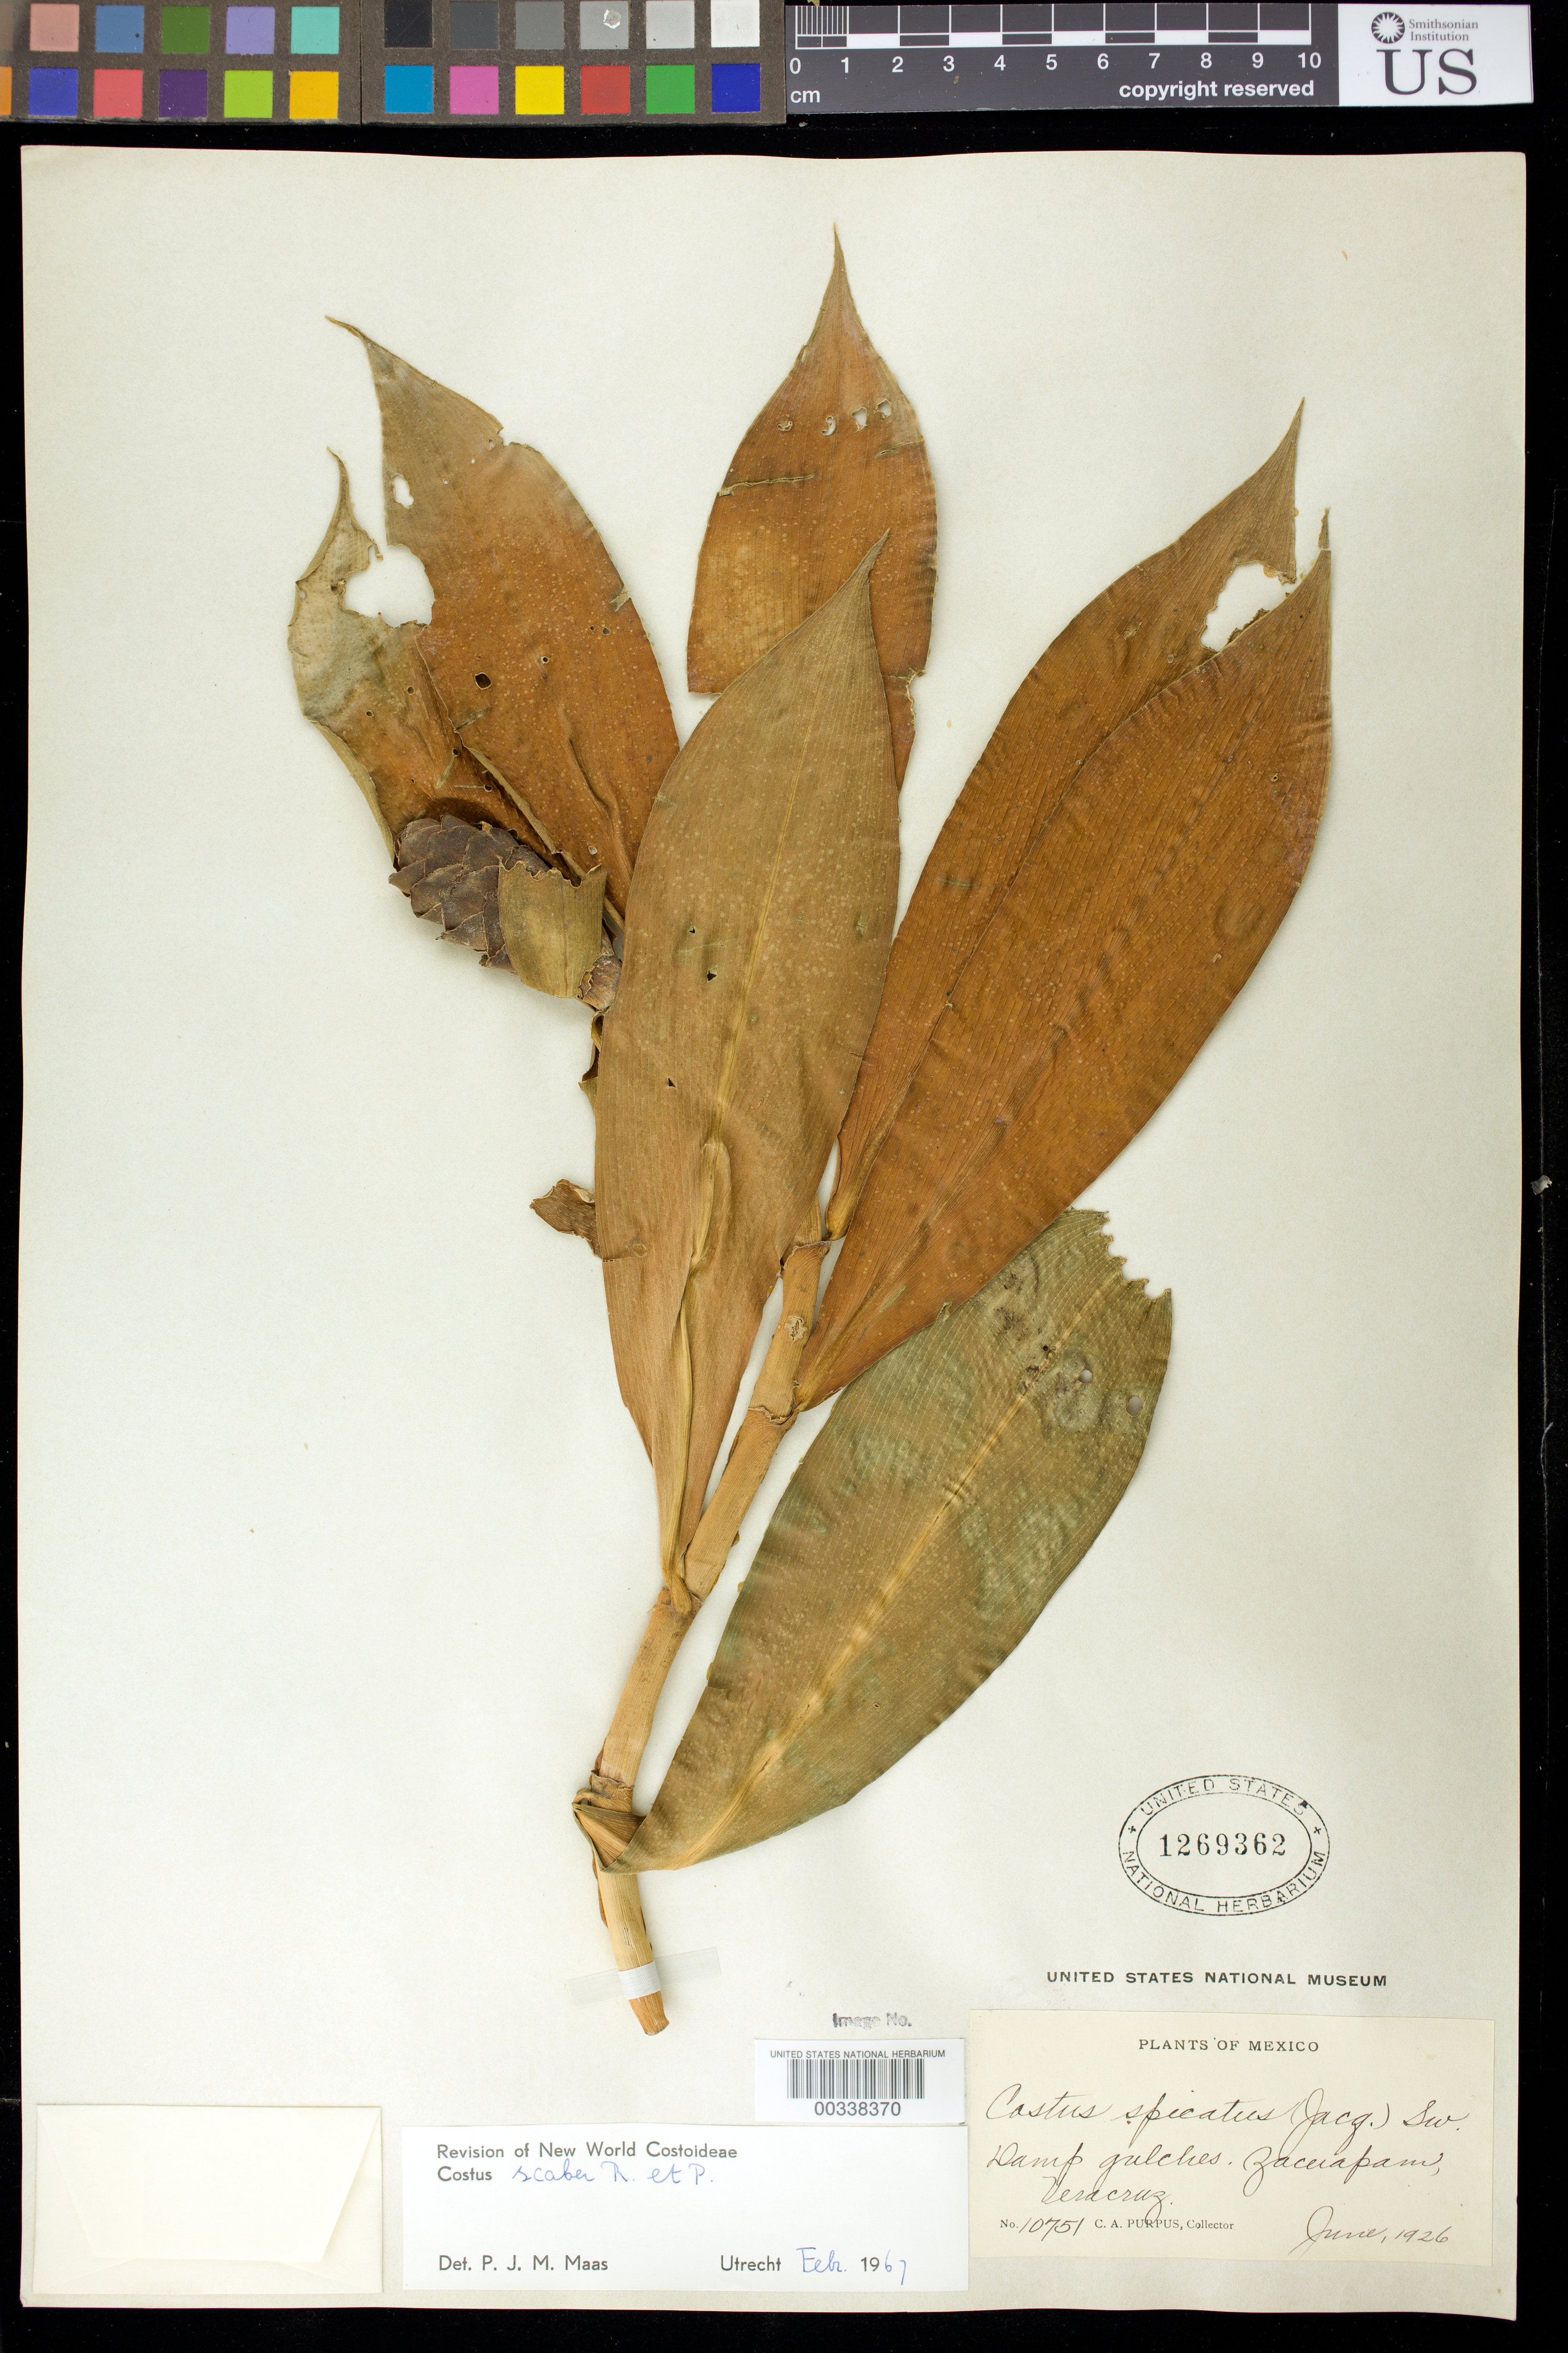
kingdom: Plantae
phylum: Tracheophyta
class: Liliopsida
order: Zingiberales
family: Costaceae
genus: Costus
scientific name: Costus scaber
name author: Ruiz & Pav.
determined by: Maas, Paul J. M.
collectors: C. A. Purpus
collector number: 10751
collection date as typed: Jun 1926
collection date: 1926-06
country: Mexico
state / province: Veracruz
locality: Zacuapan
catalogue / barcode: US 1269362